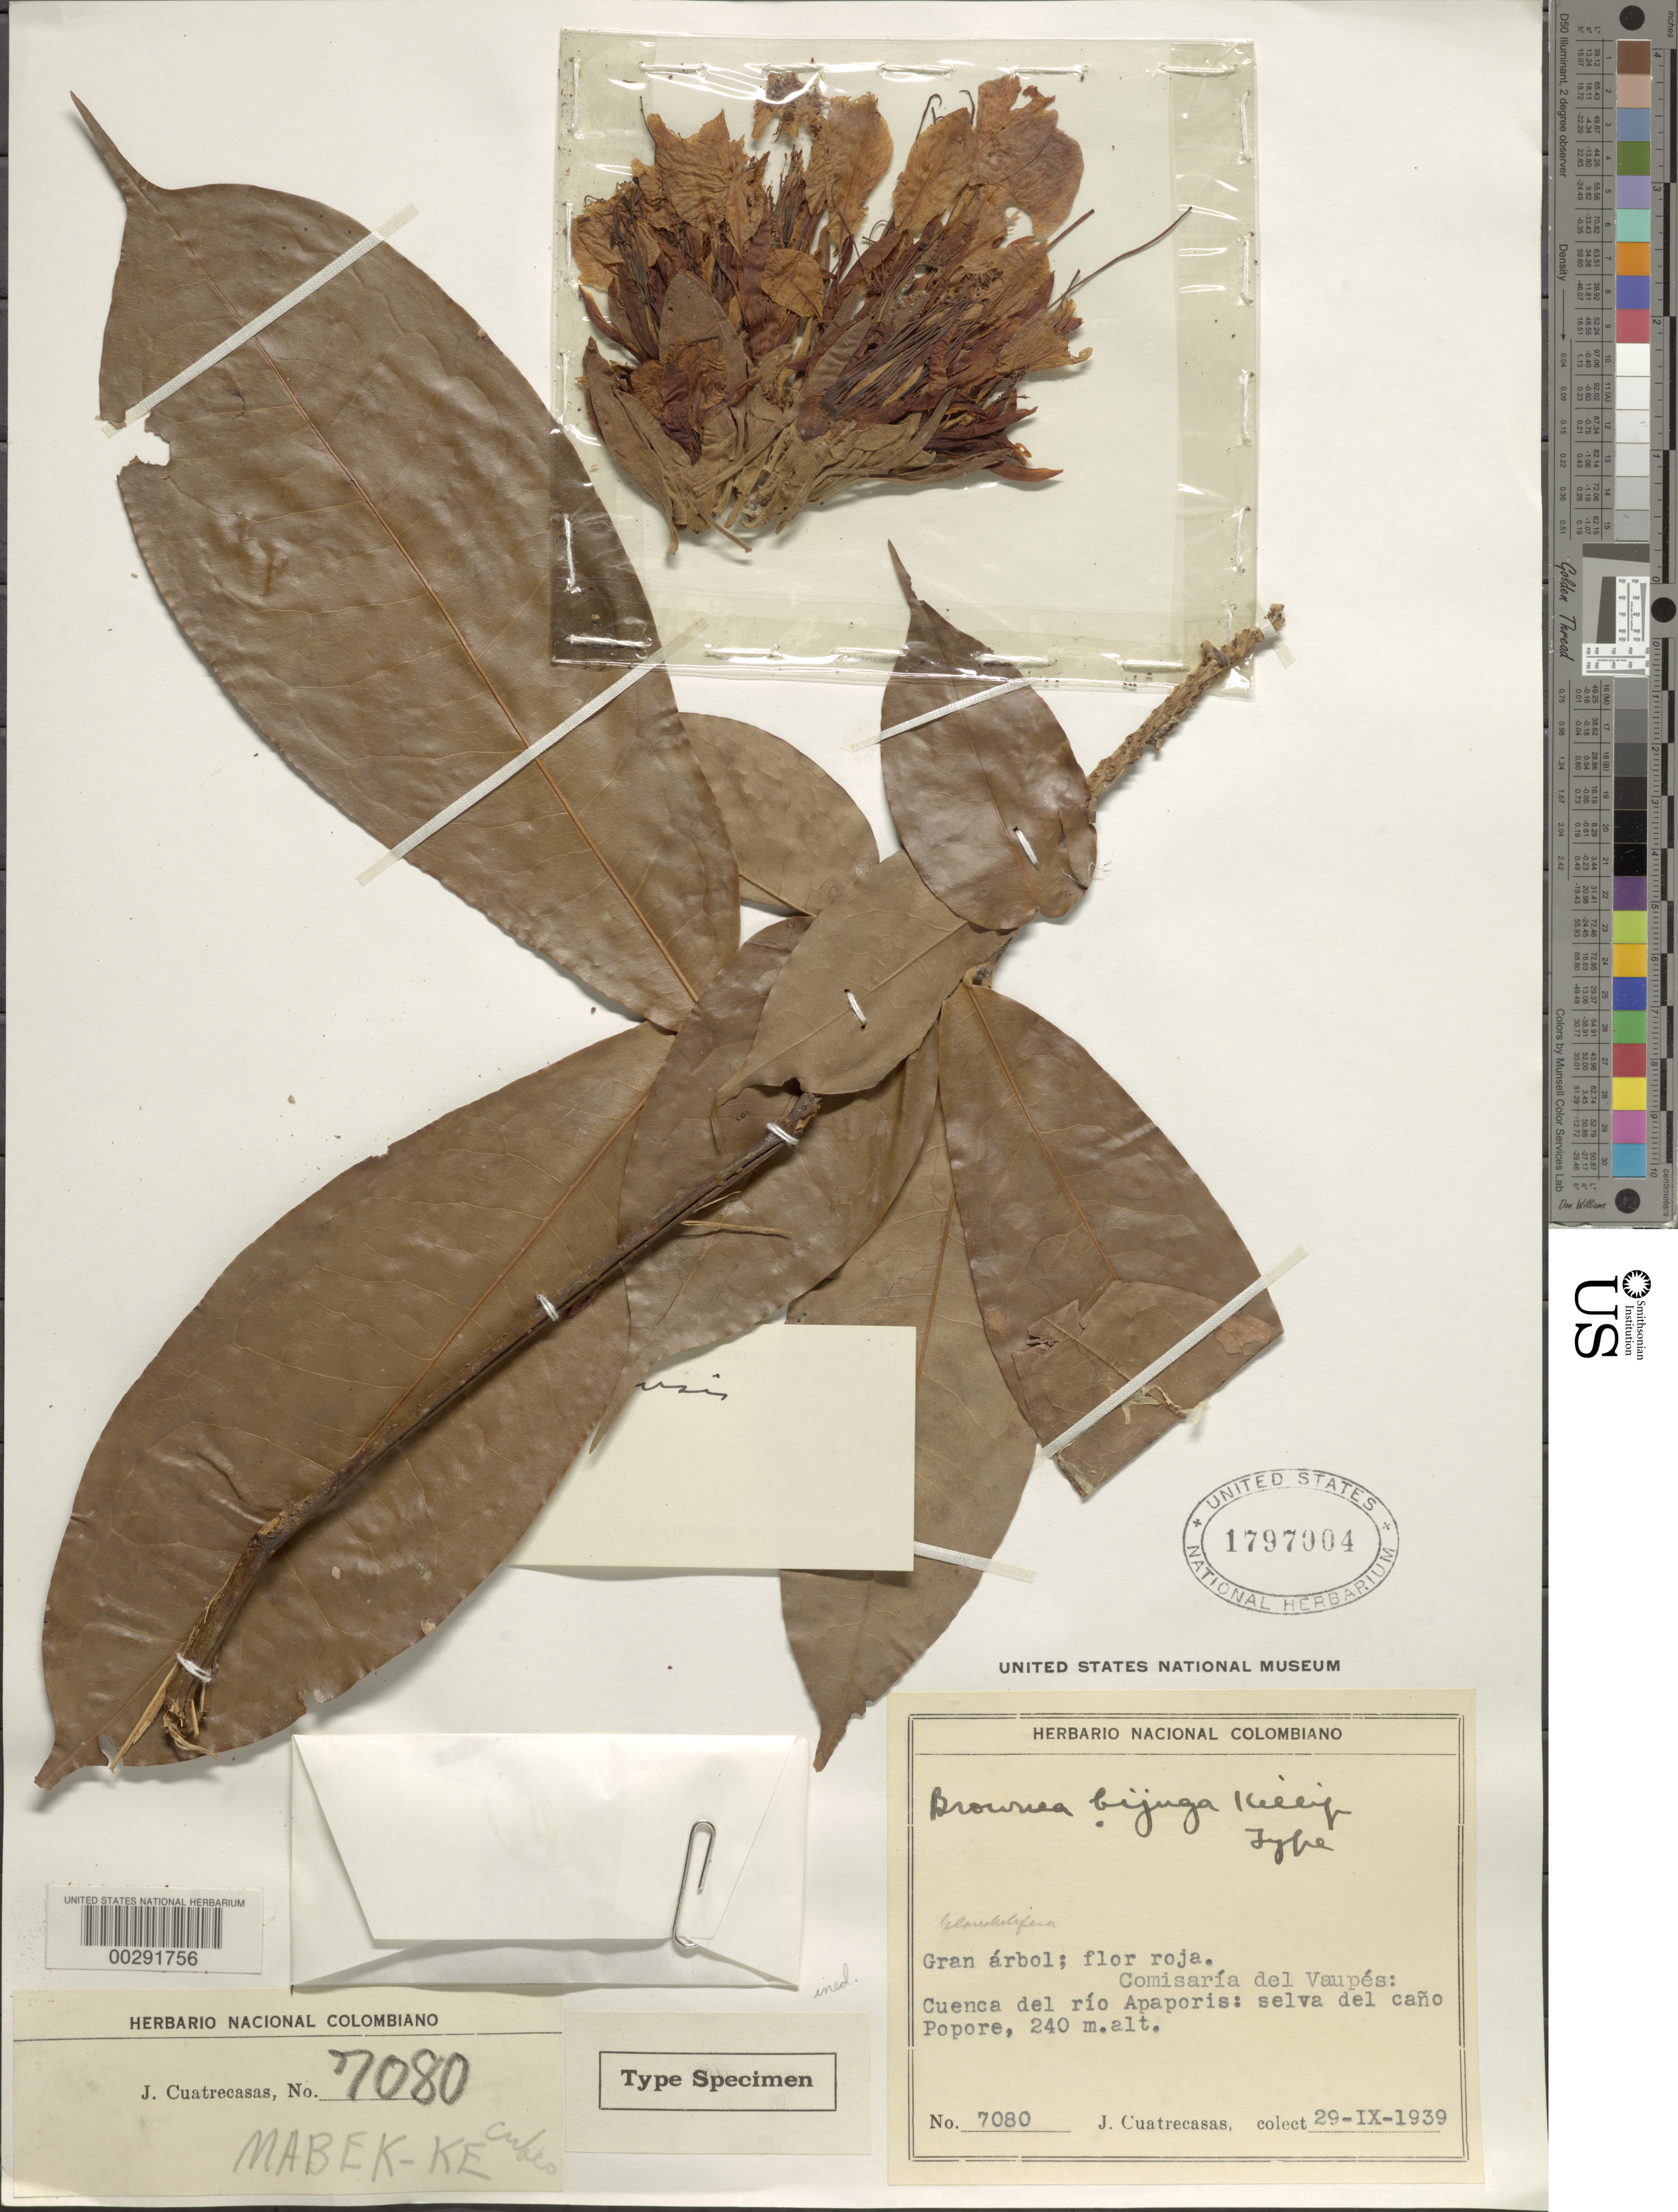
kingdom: Plantae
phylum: Tracheophyta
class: Magnoliopsida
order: Fabales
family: Fabaceae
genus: Brownea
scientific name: Brownea grandiceps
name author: Jacq.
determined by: Santos-Silva, J.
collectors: J. Cuatrecasas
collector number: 7080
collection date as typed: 29 Sep 1939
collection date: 1939-09-29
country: Colombia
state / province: Vaupés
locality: River Basin of the Rio Apaporis: Caño popore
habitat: Forest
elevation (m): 240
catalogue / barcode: US 1797004